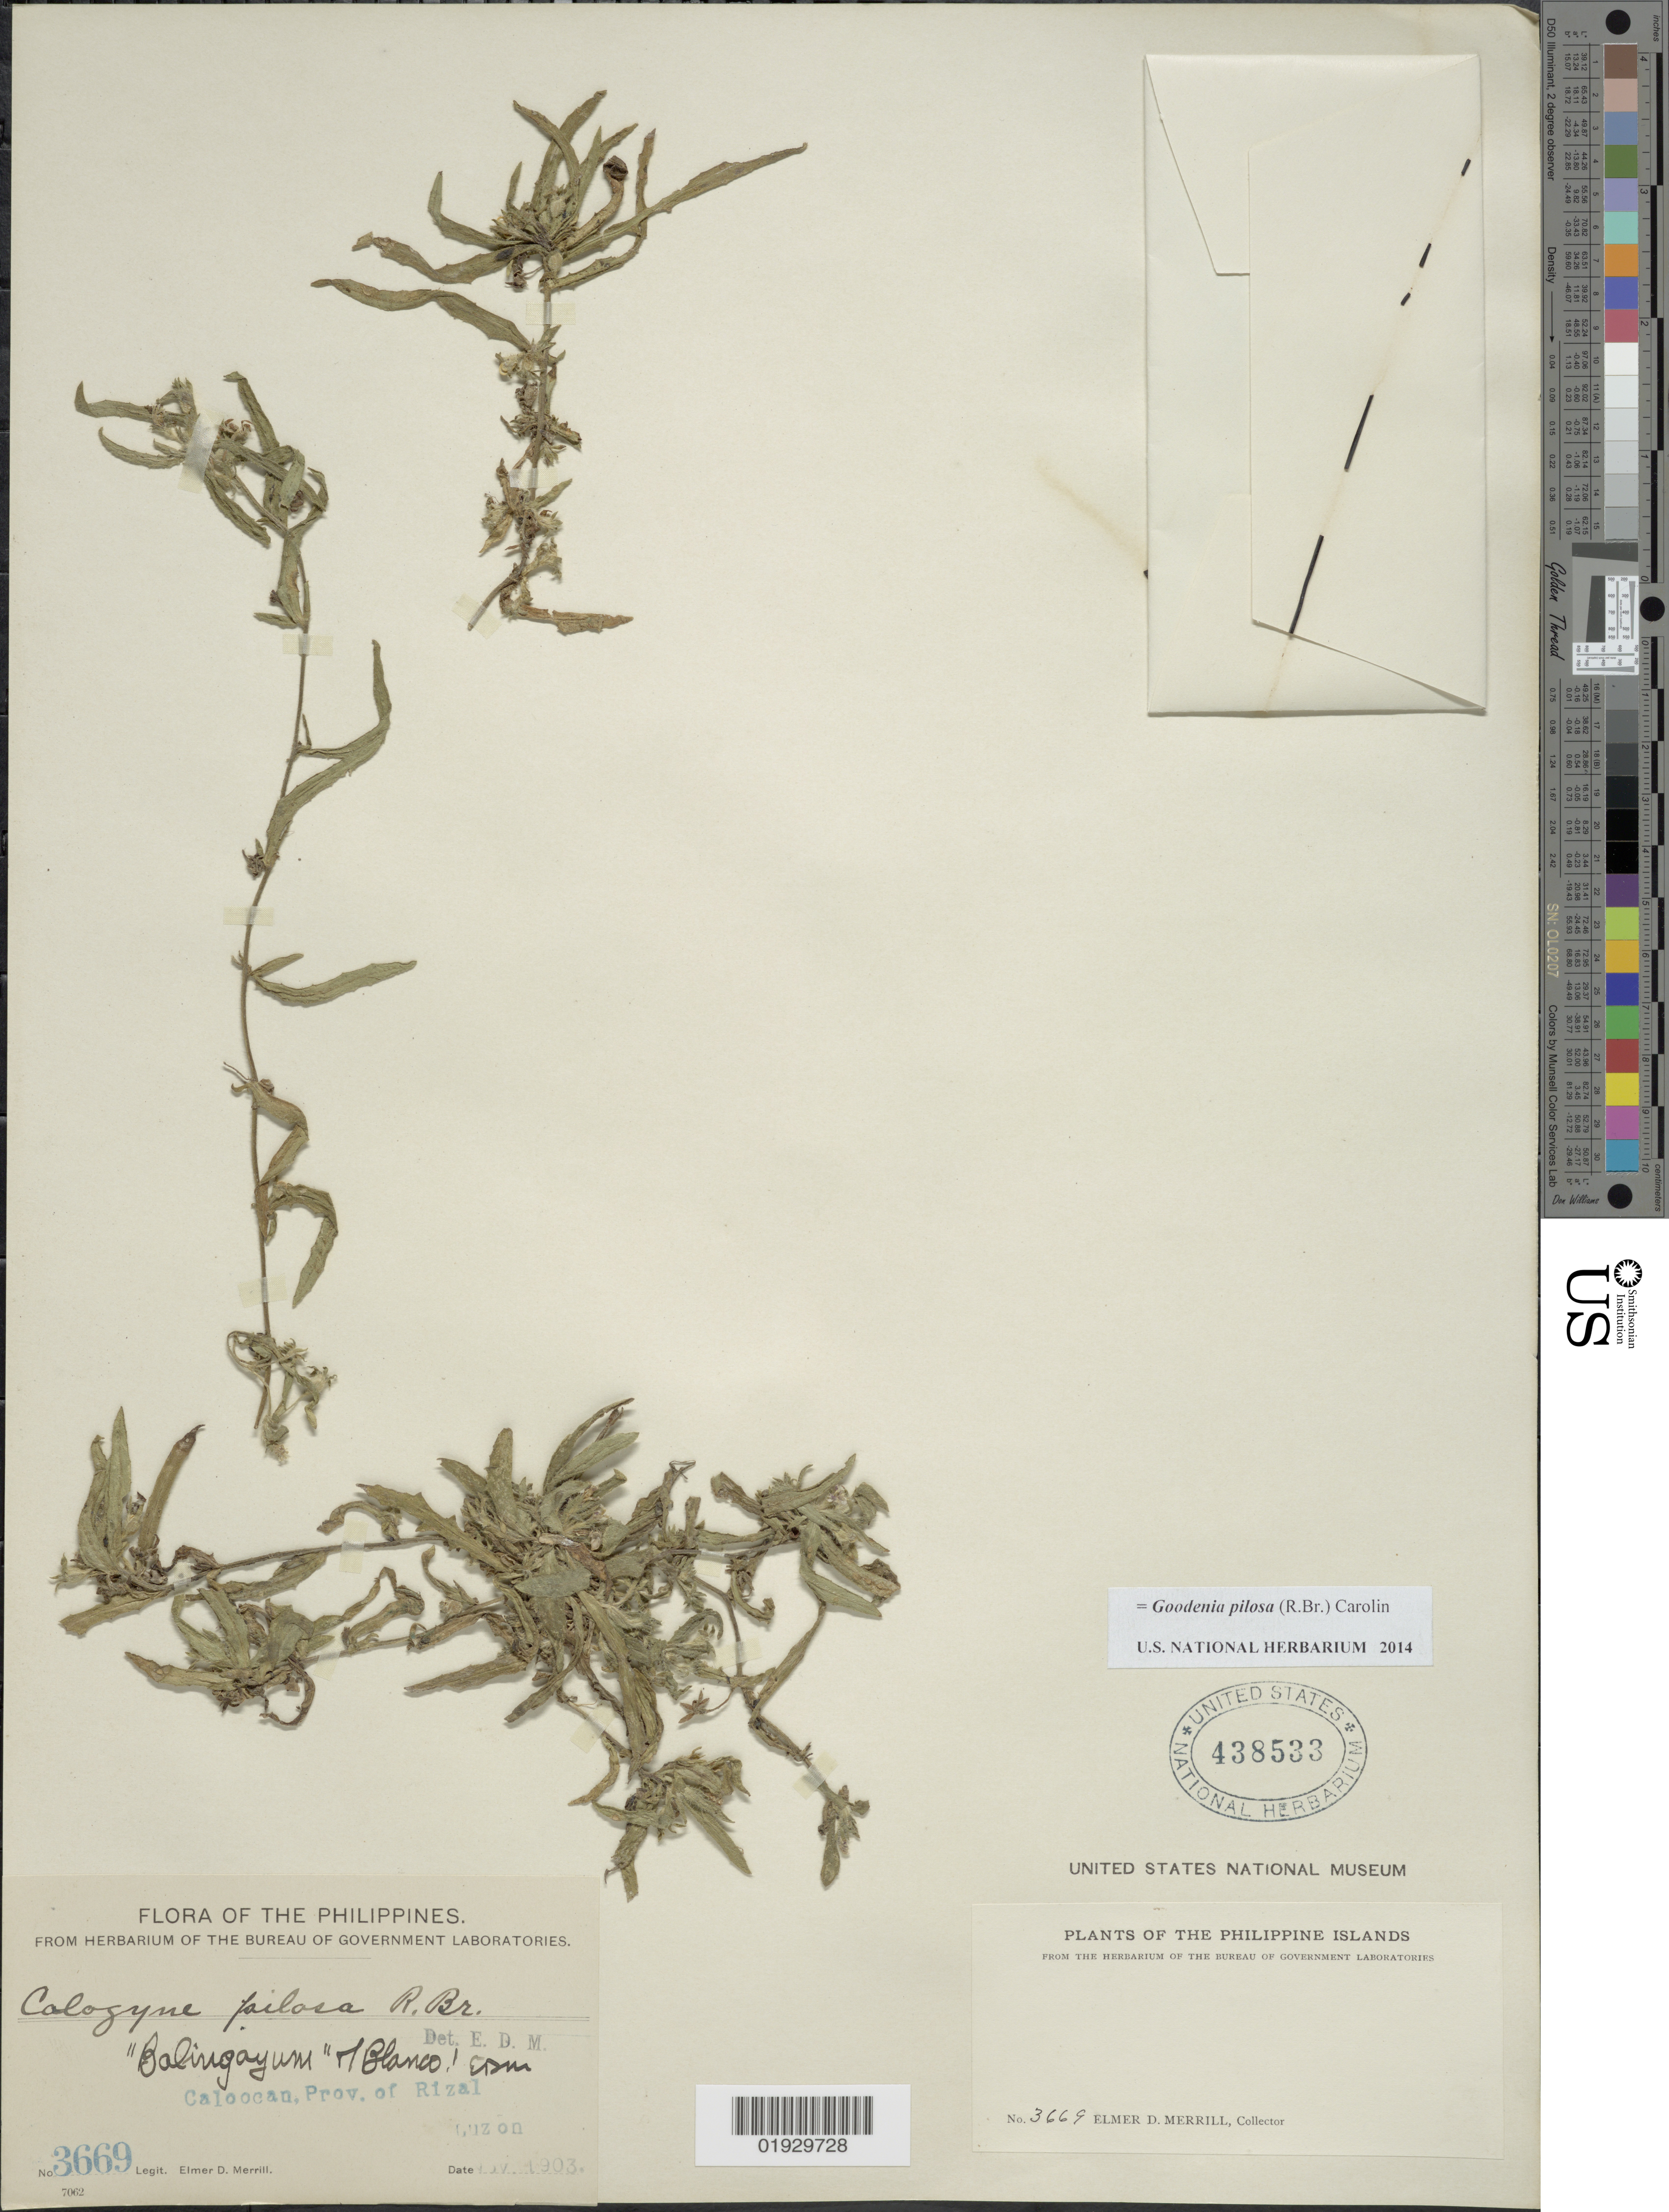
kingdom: Plantae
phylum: Tracheophyta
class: Magnoliopsida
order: Asterales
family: Goodeniaceae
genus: Goodenia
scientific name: Goodenia pilosa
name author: (R. Br.) Carolin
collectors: E. D. Merrill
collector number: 3669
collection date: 1903-11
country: Philippines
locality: Caloocan, Prov. of Rizal. Luzon.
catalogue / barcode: US 438533